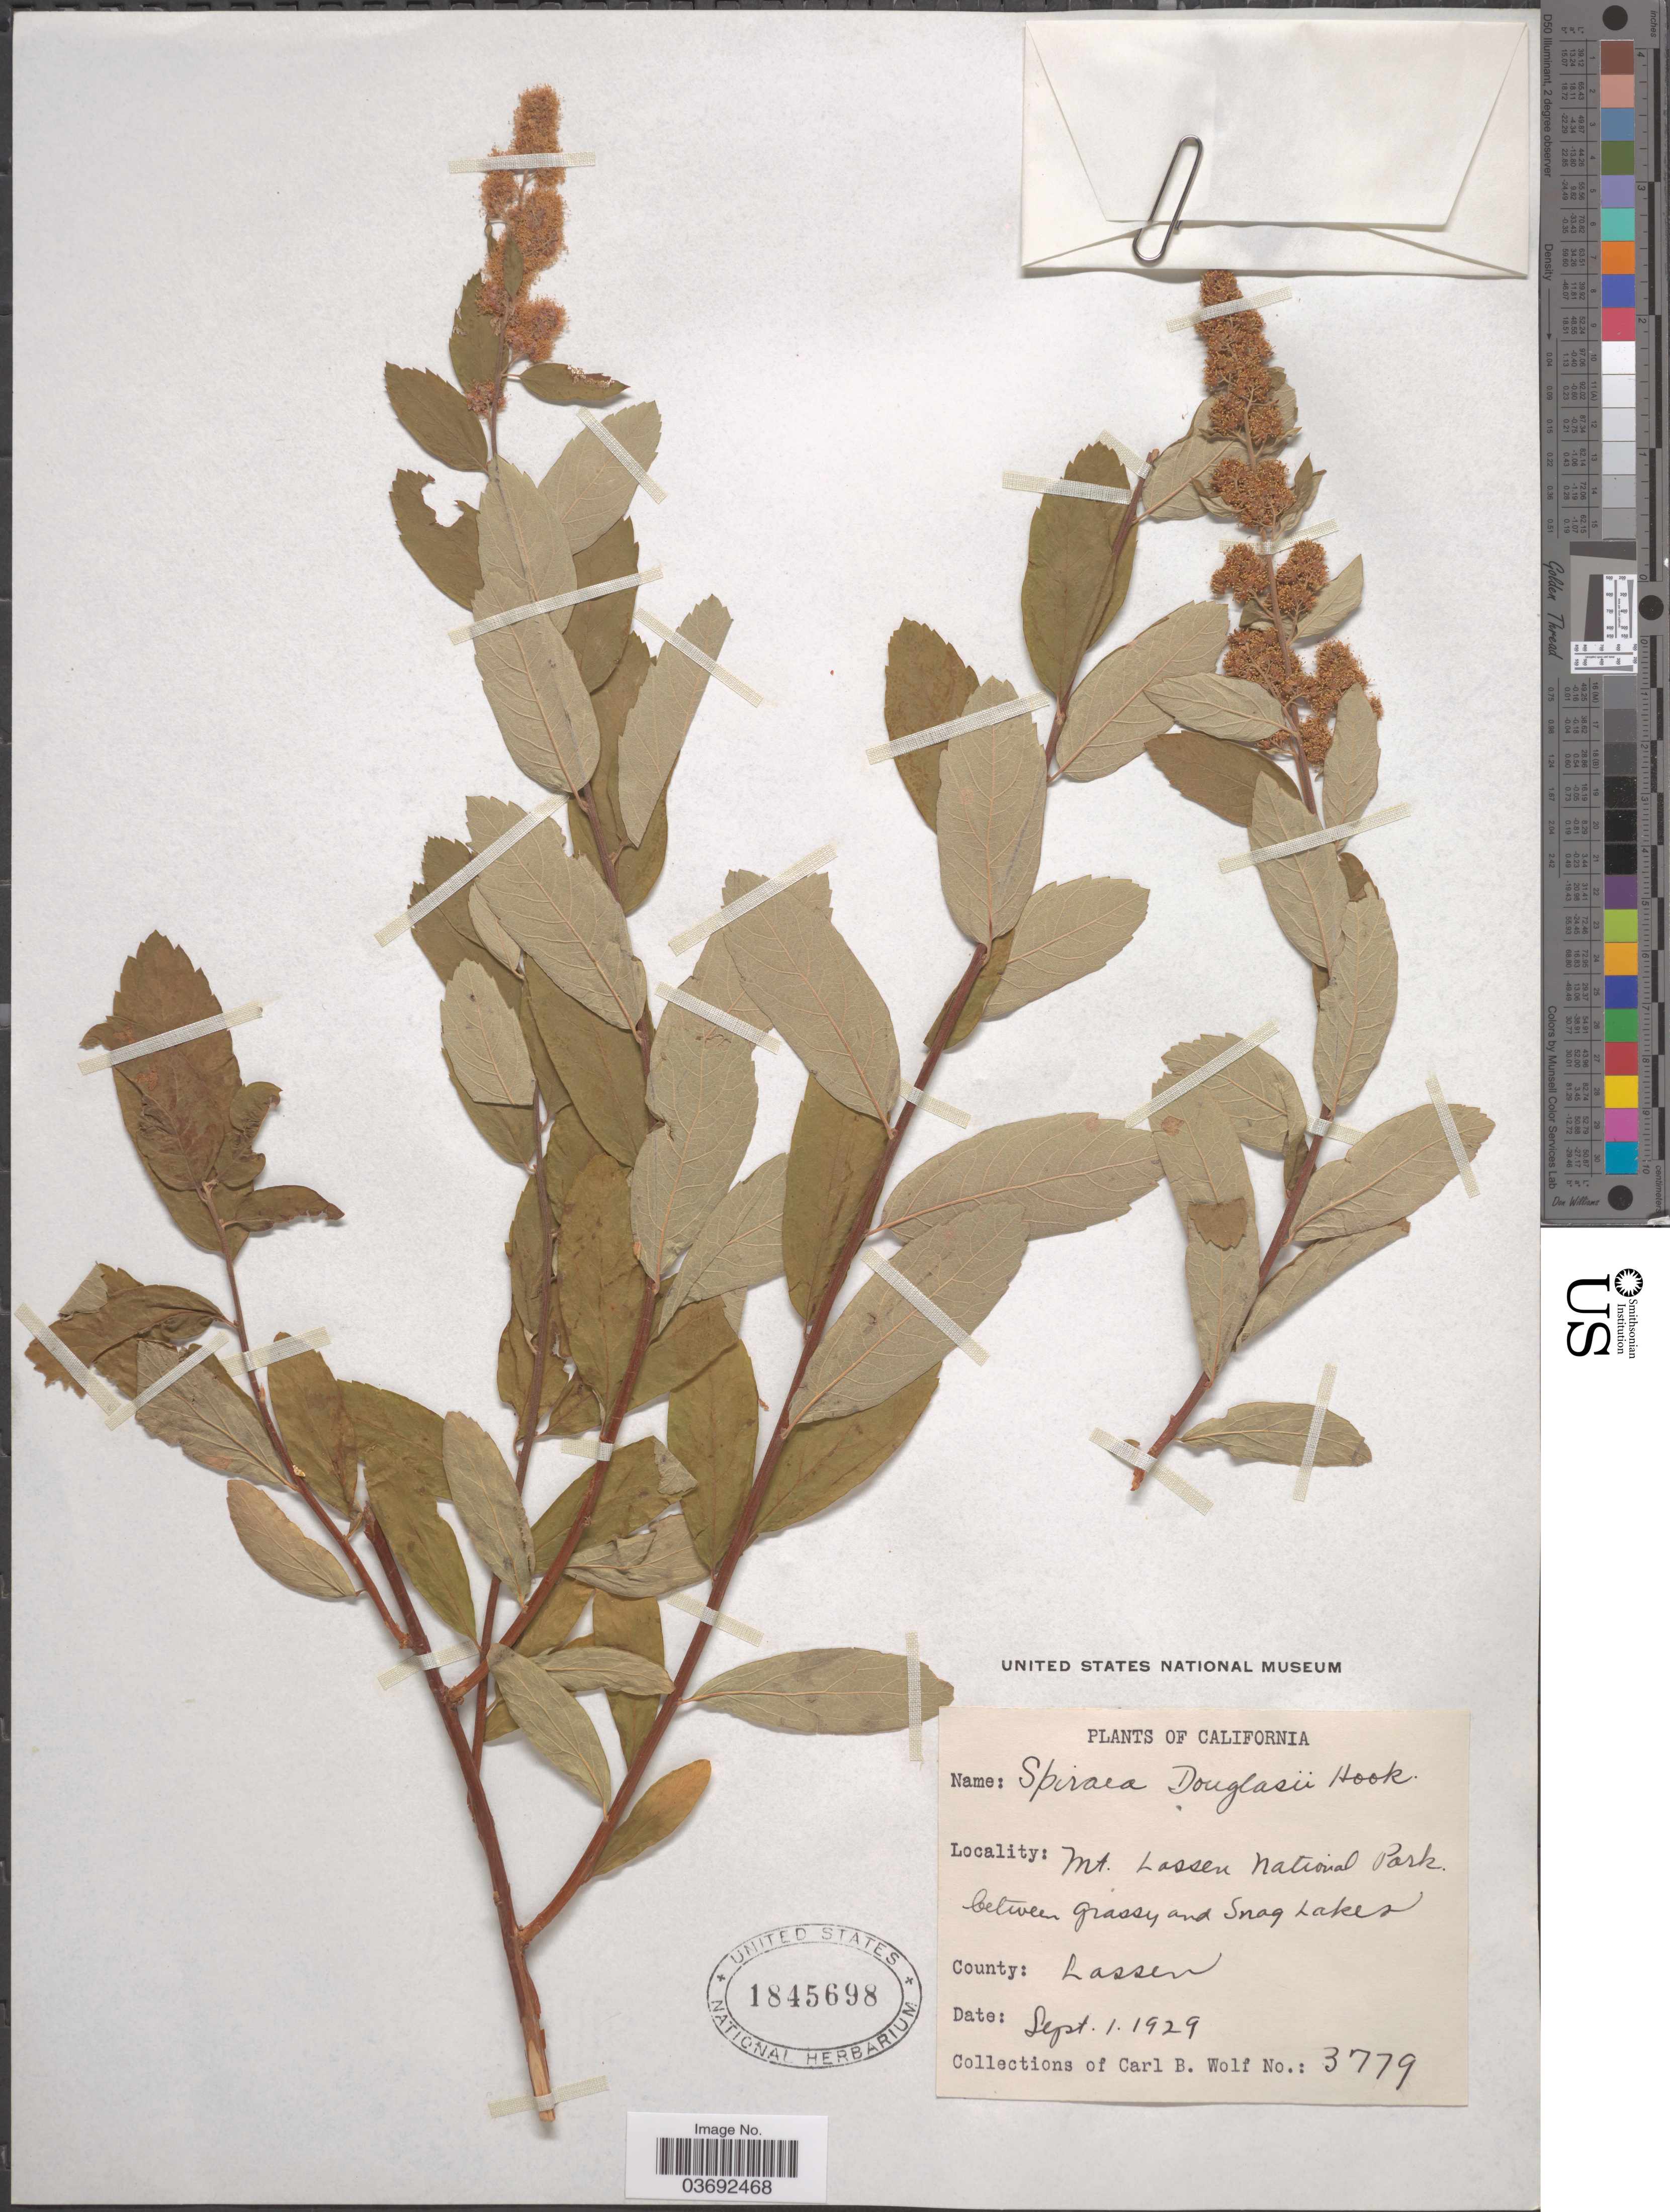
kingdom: Plantae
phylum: Tracheophyta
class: Magnoliopsida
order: Rosales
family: Rosaceae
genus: Spiraea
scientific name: Spiraea douglasii var. menziesii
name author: (Hook.) C. Presl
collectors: C. B. Wolf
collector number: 3779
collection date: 1929-09-01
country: United States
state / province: California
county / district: Lassen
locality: Mt. Lassen National Park. between grassy and Snaq Lake. County Lassen.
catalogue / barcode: US 1845698